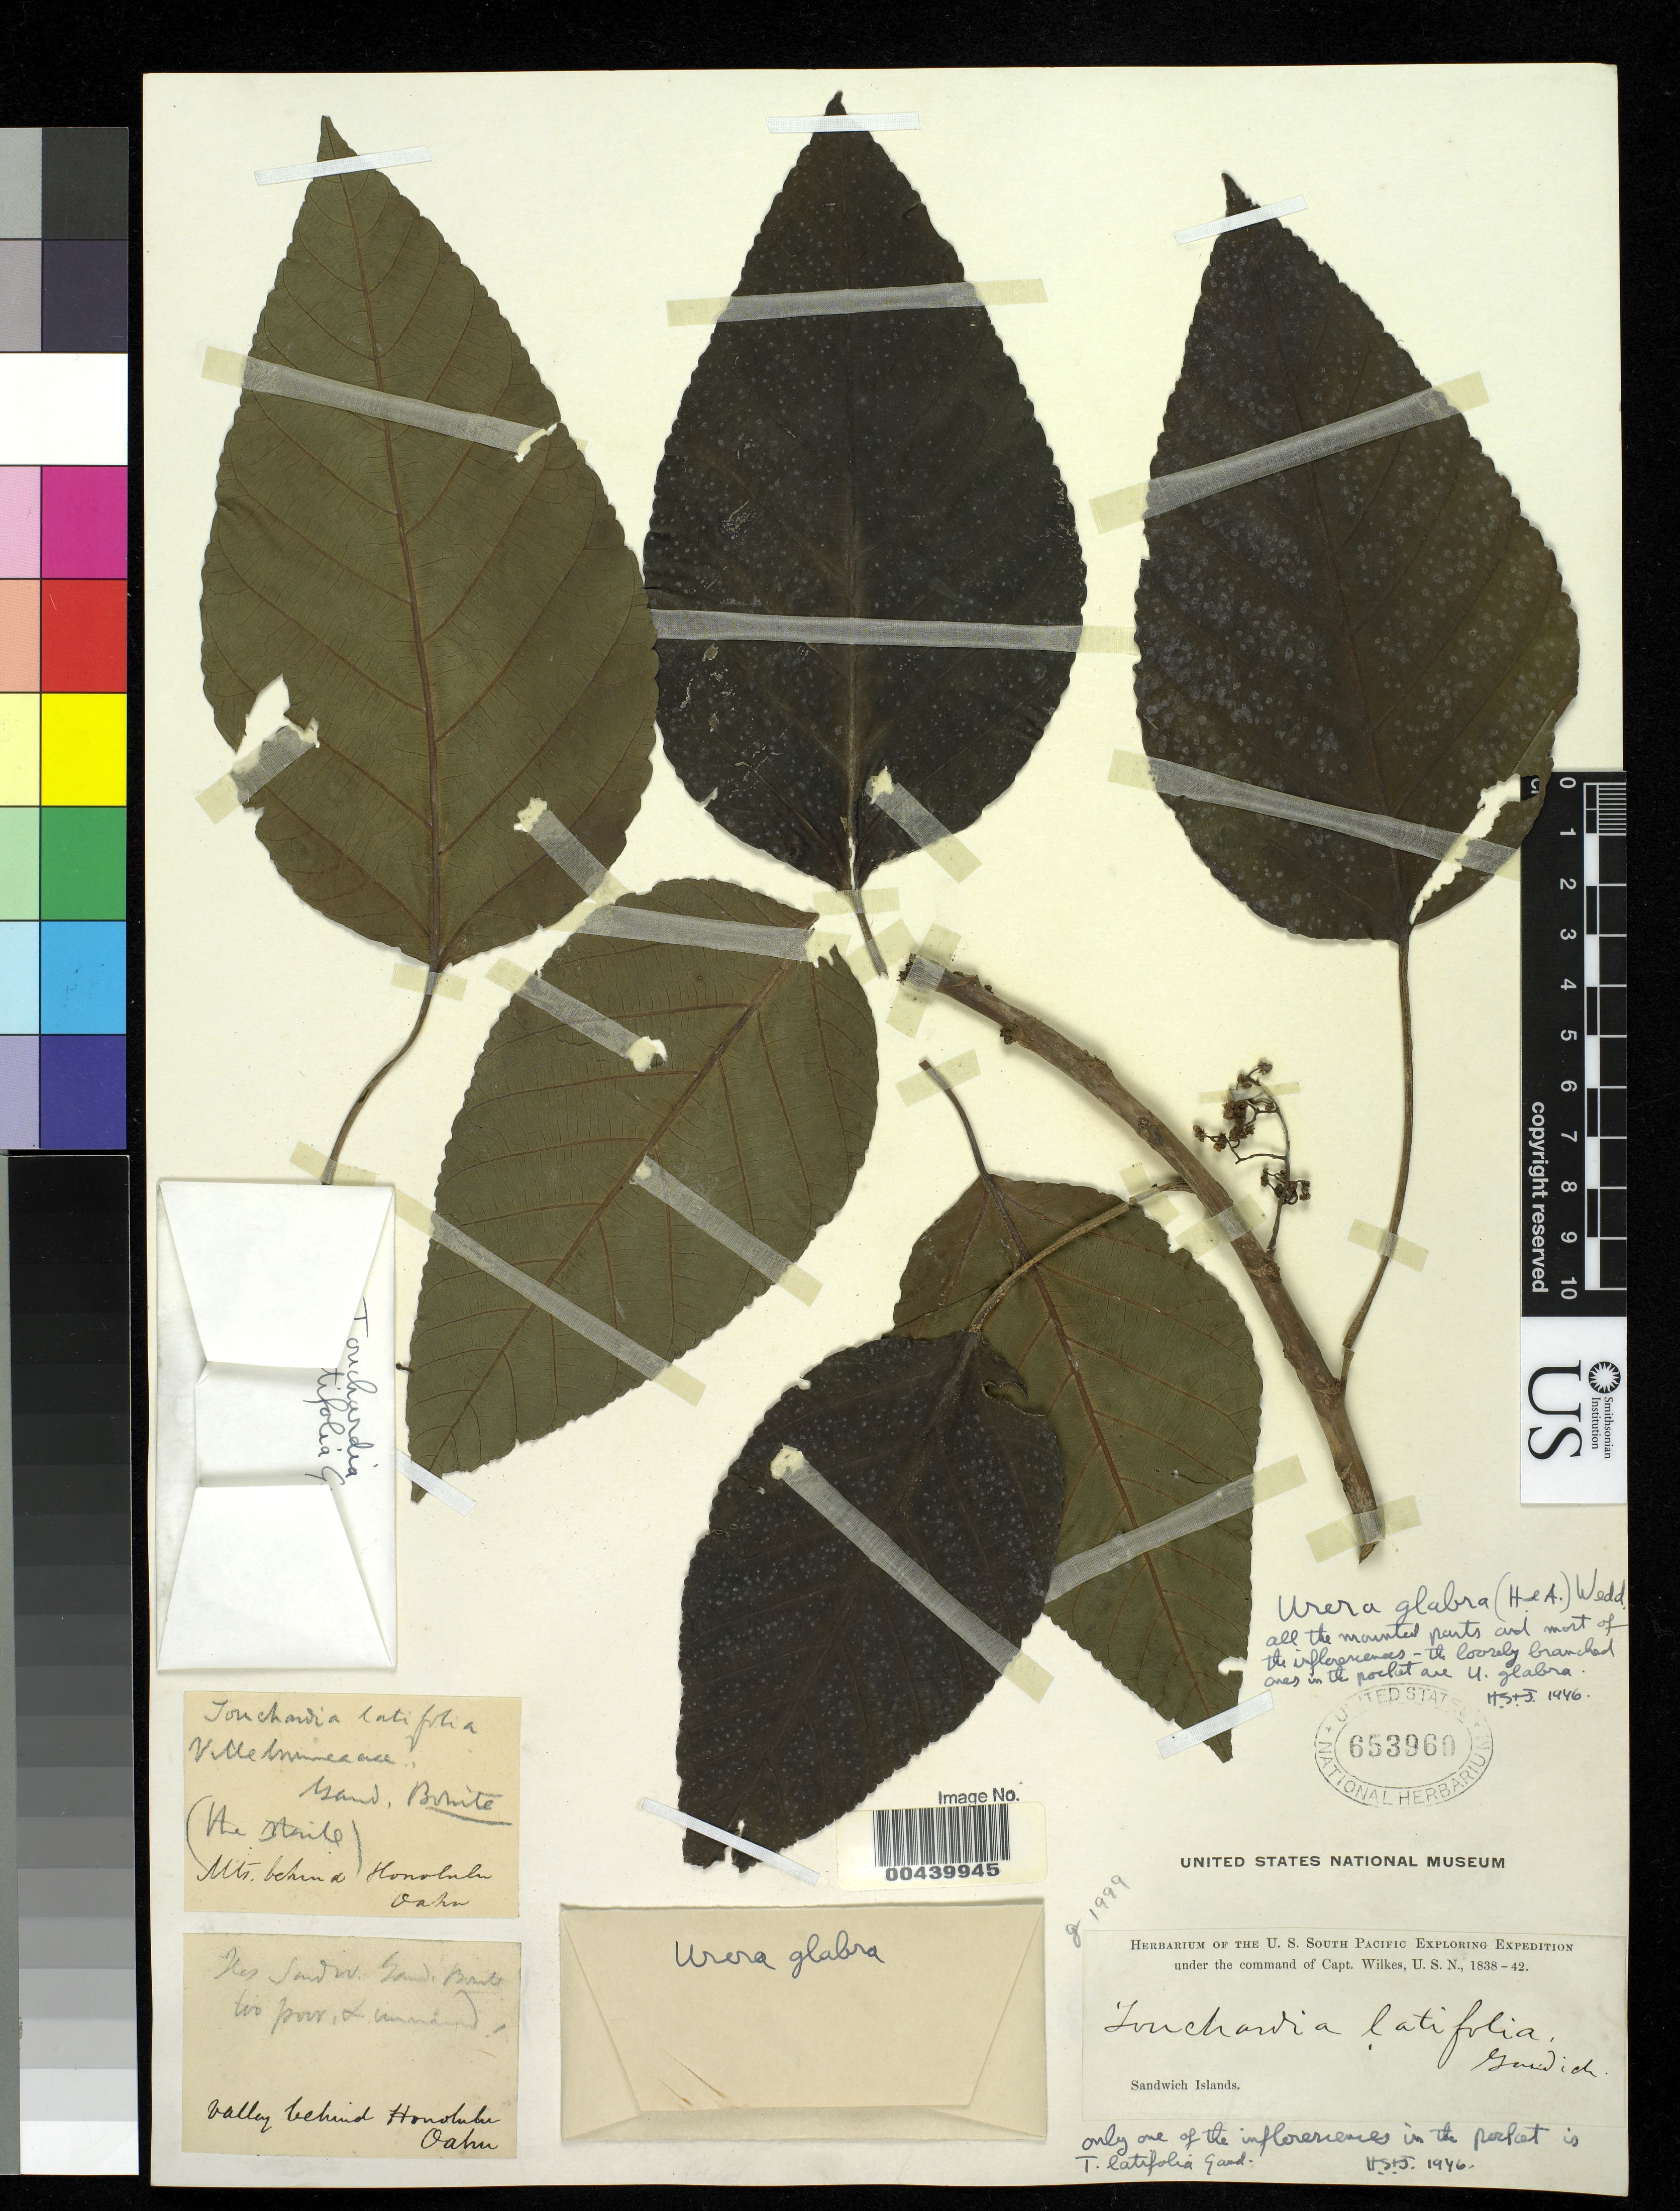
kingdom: Plantae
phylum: Tracheophyta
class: Magnoliopsida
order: Rosales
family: Urticaceae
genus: Touchardia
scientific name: Touchardia oahuensis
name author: T. Wells & A. K. Monro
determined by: Wagner, W. L., (BOT), Smithsonian Institution - National Museum of Natural History (UNITED STATES)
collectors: Wilkes Explor. Exped.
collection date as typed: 1838 to -- --- 1842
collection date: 1838/1842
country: United States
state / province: Hawaii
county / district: Honolulu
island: Oahu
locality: Mountains and valley behind Honolulu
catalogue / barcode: US 653960